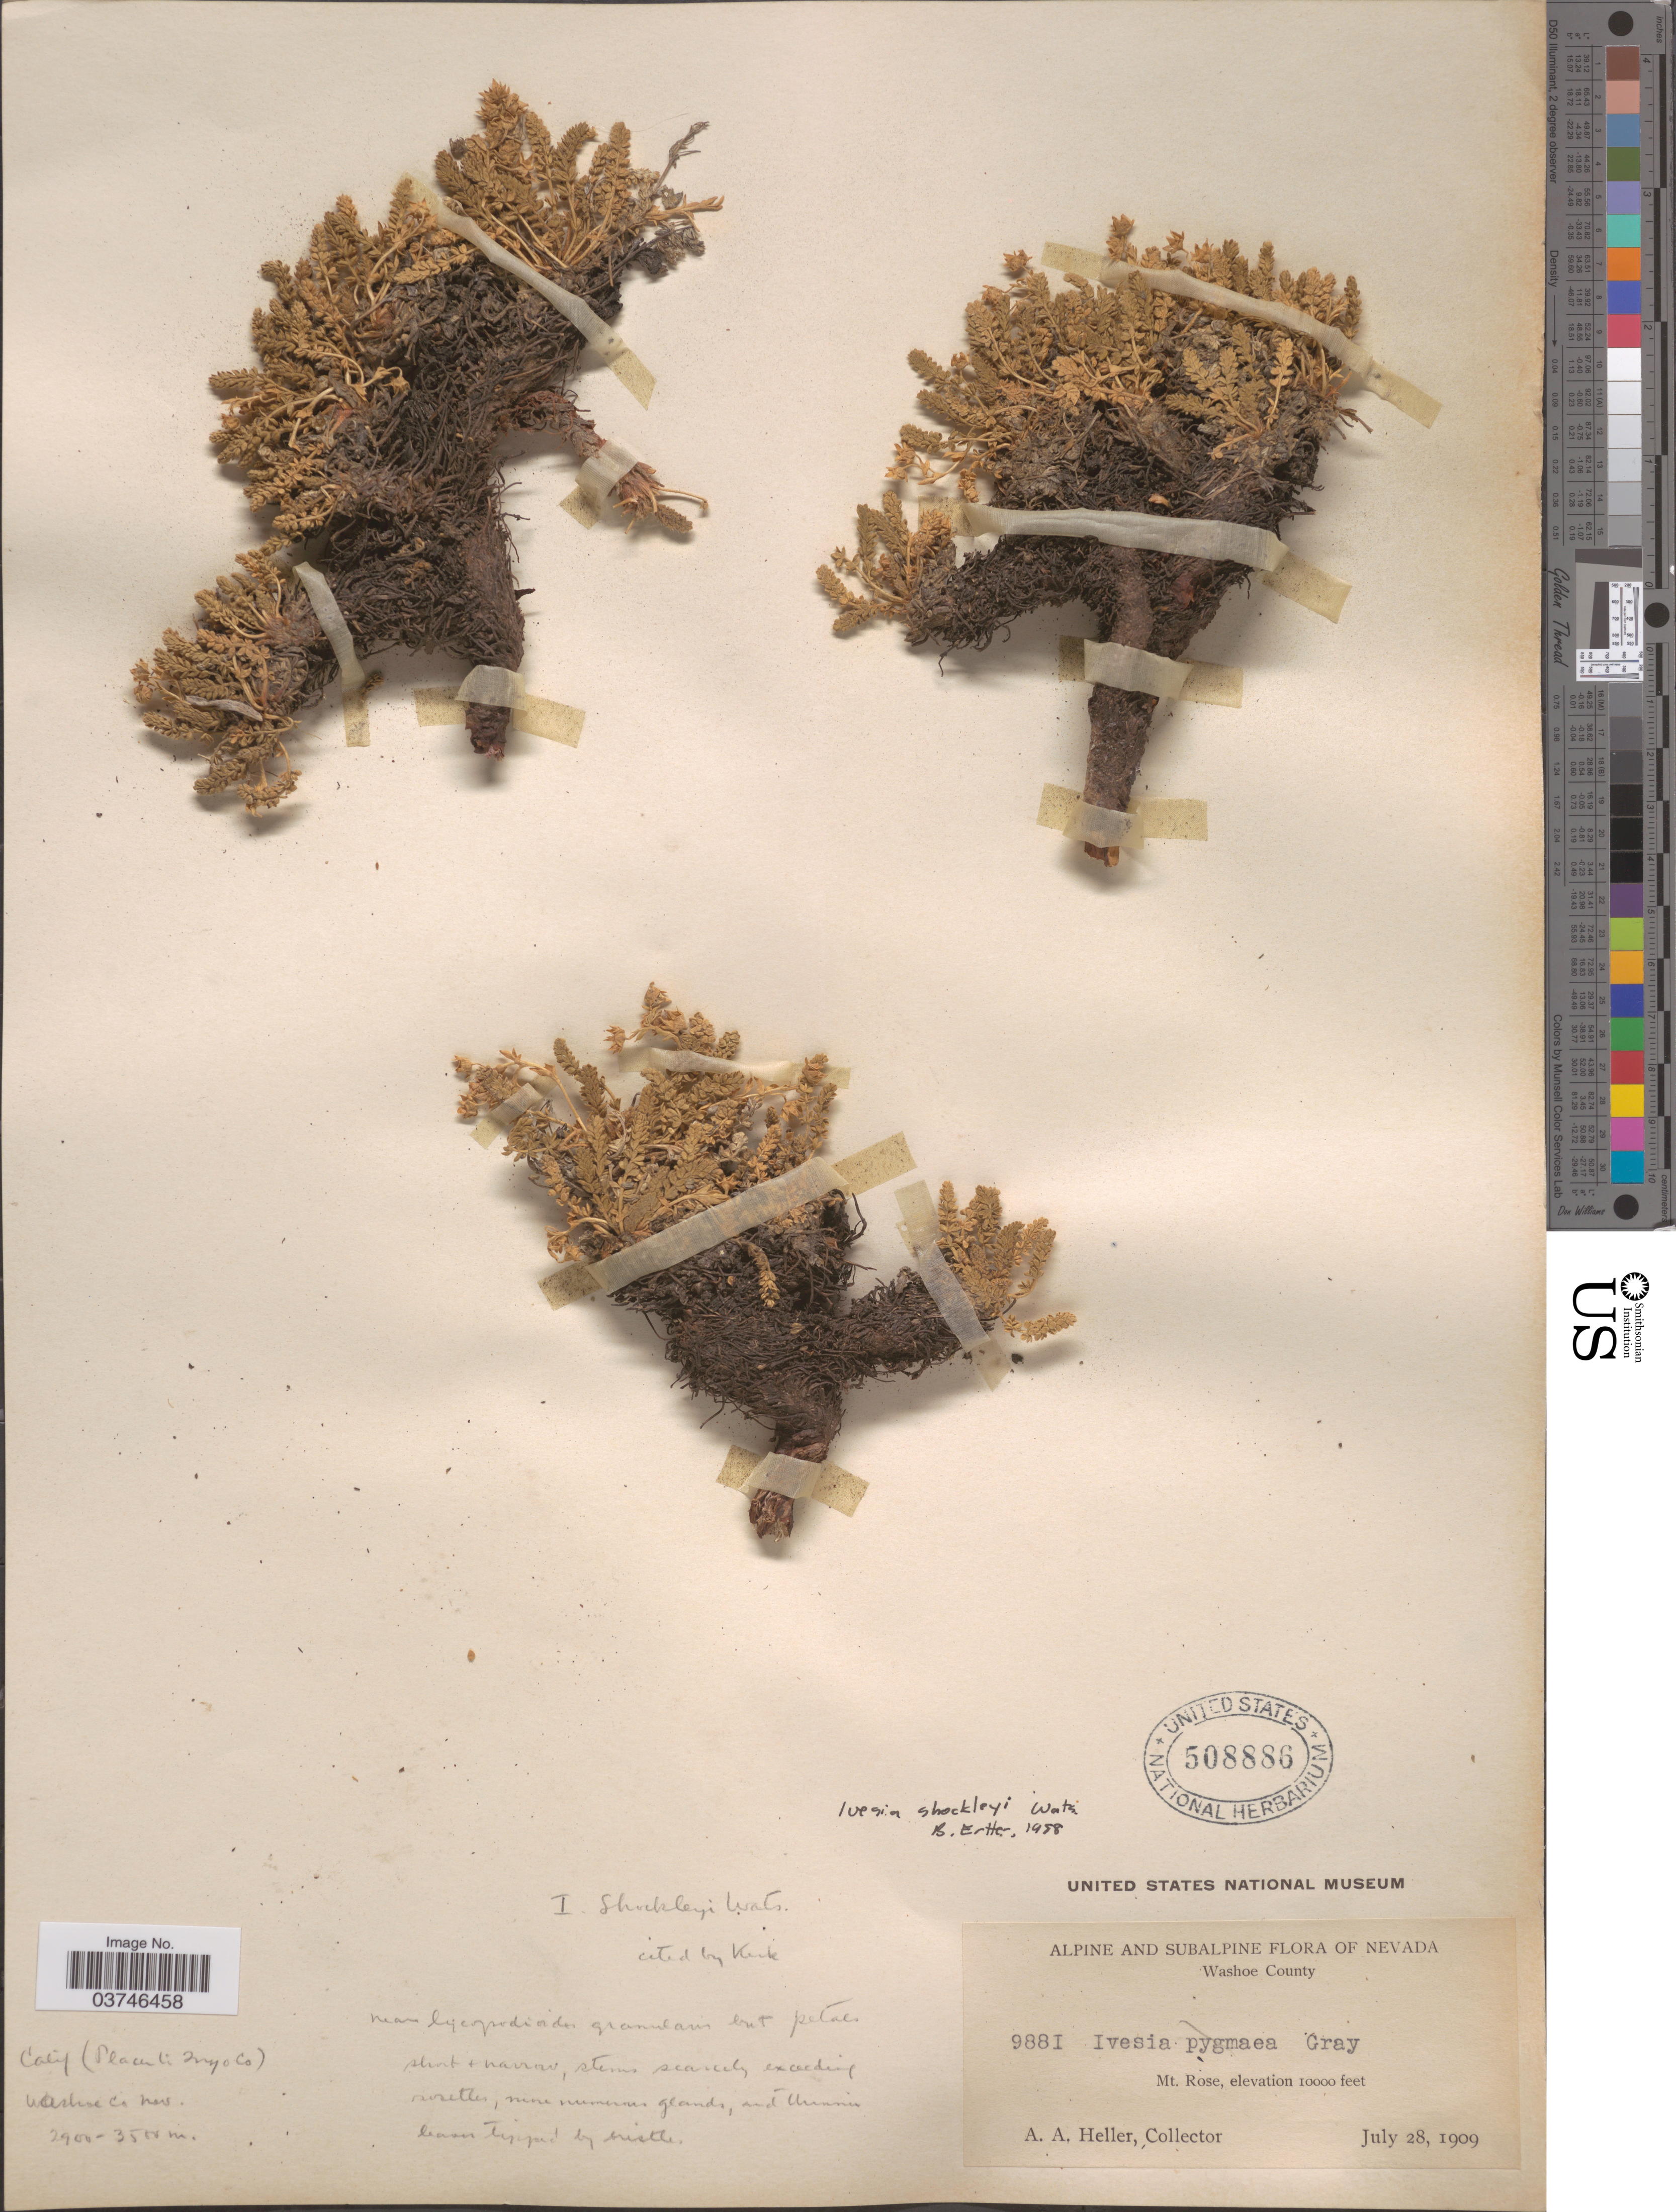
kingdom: Plantae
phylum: Tracheophyta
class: Magnoliopsida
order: Rosales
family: Rosaceae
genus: Potentilla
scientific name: Potentilla shockleyi var. shockleyi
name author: (S. Watson) Jeps.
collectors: A. A. Heller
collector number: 9881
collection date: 1909-07-28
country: United States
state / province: Nevada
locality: Washoe County. Mt. Rose.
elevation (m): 3048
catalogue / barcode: US 508886